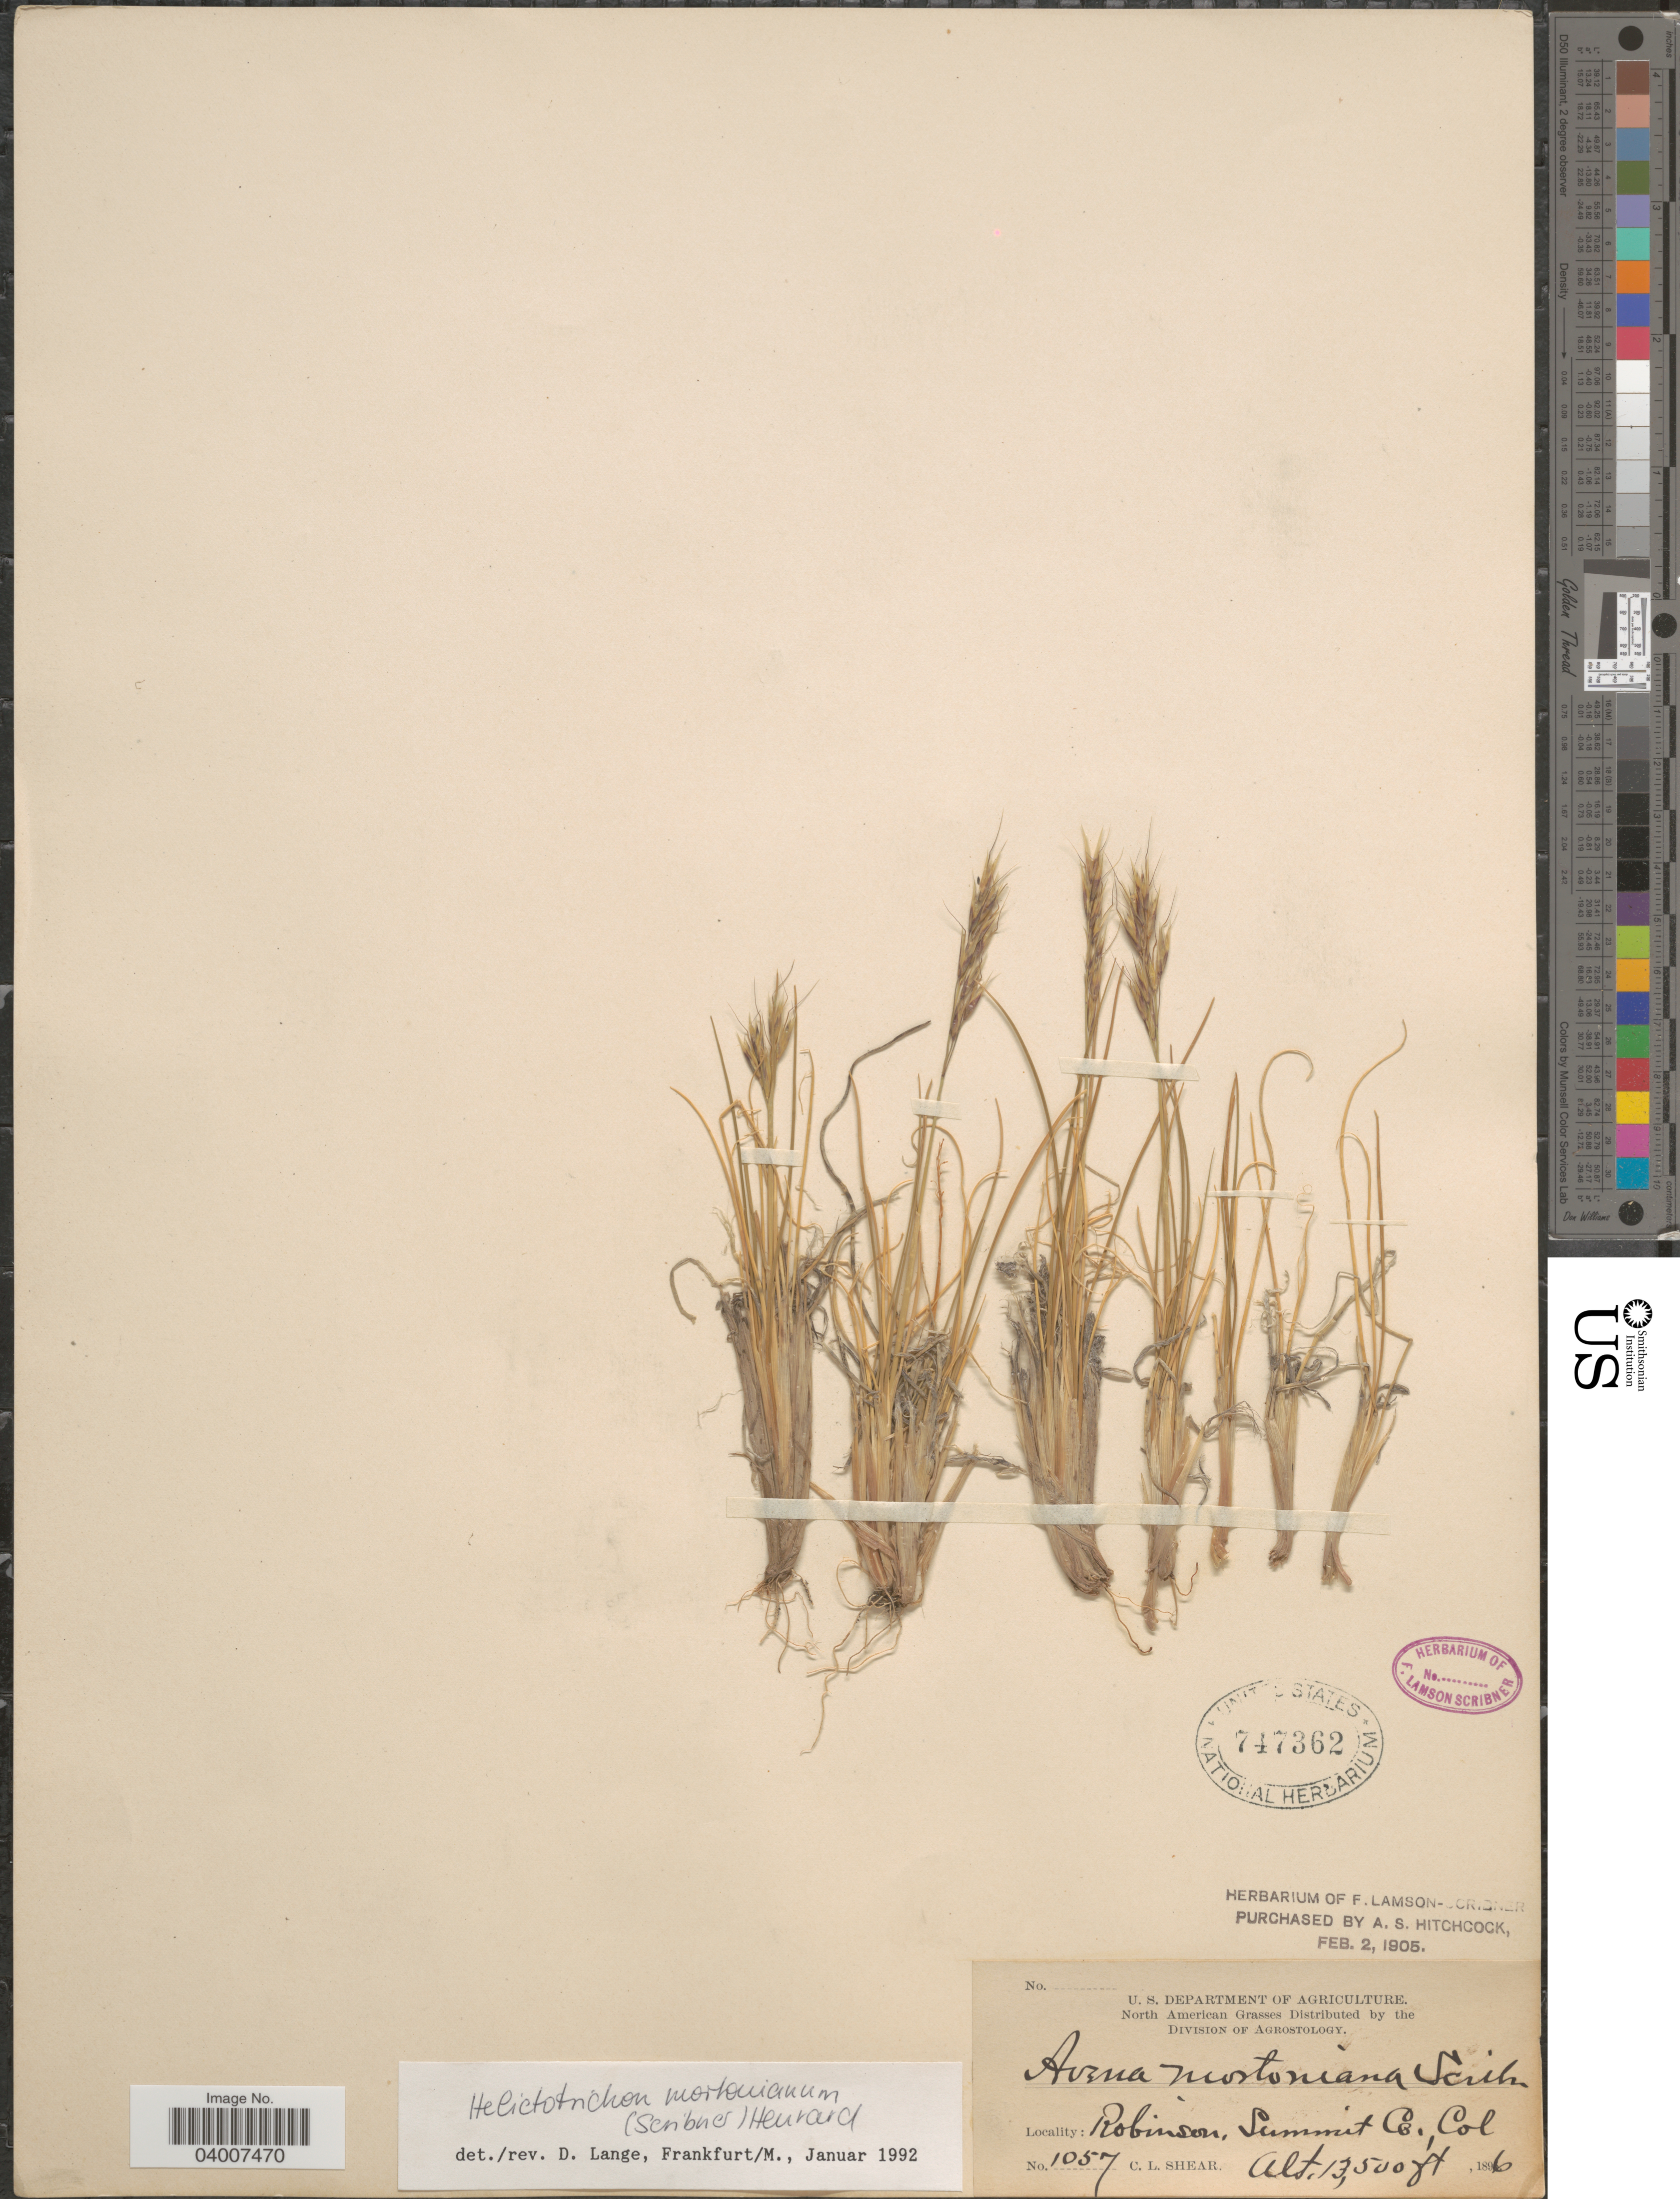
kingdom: Plantae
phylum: Tracheophyta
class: Liliopsida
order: Poales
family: Poaceae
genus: Helictotrichon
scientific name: Helictotrichon mortonianum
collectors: C. L. Shear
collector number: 1057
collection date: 1896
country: United States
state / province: Colorado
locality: Robinson, Summit Co.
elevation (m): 4115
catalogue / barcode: US 747362